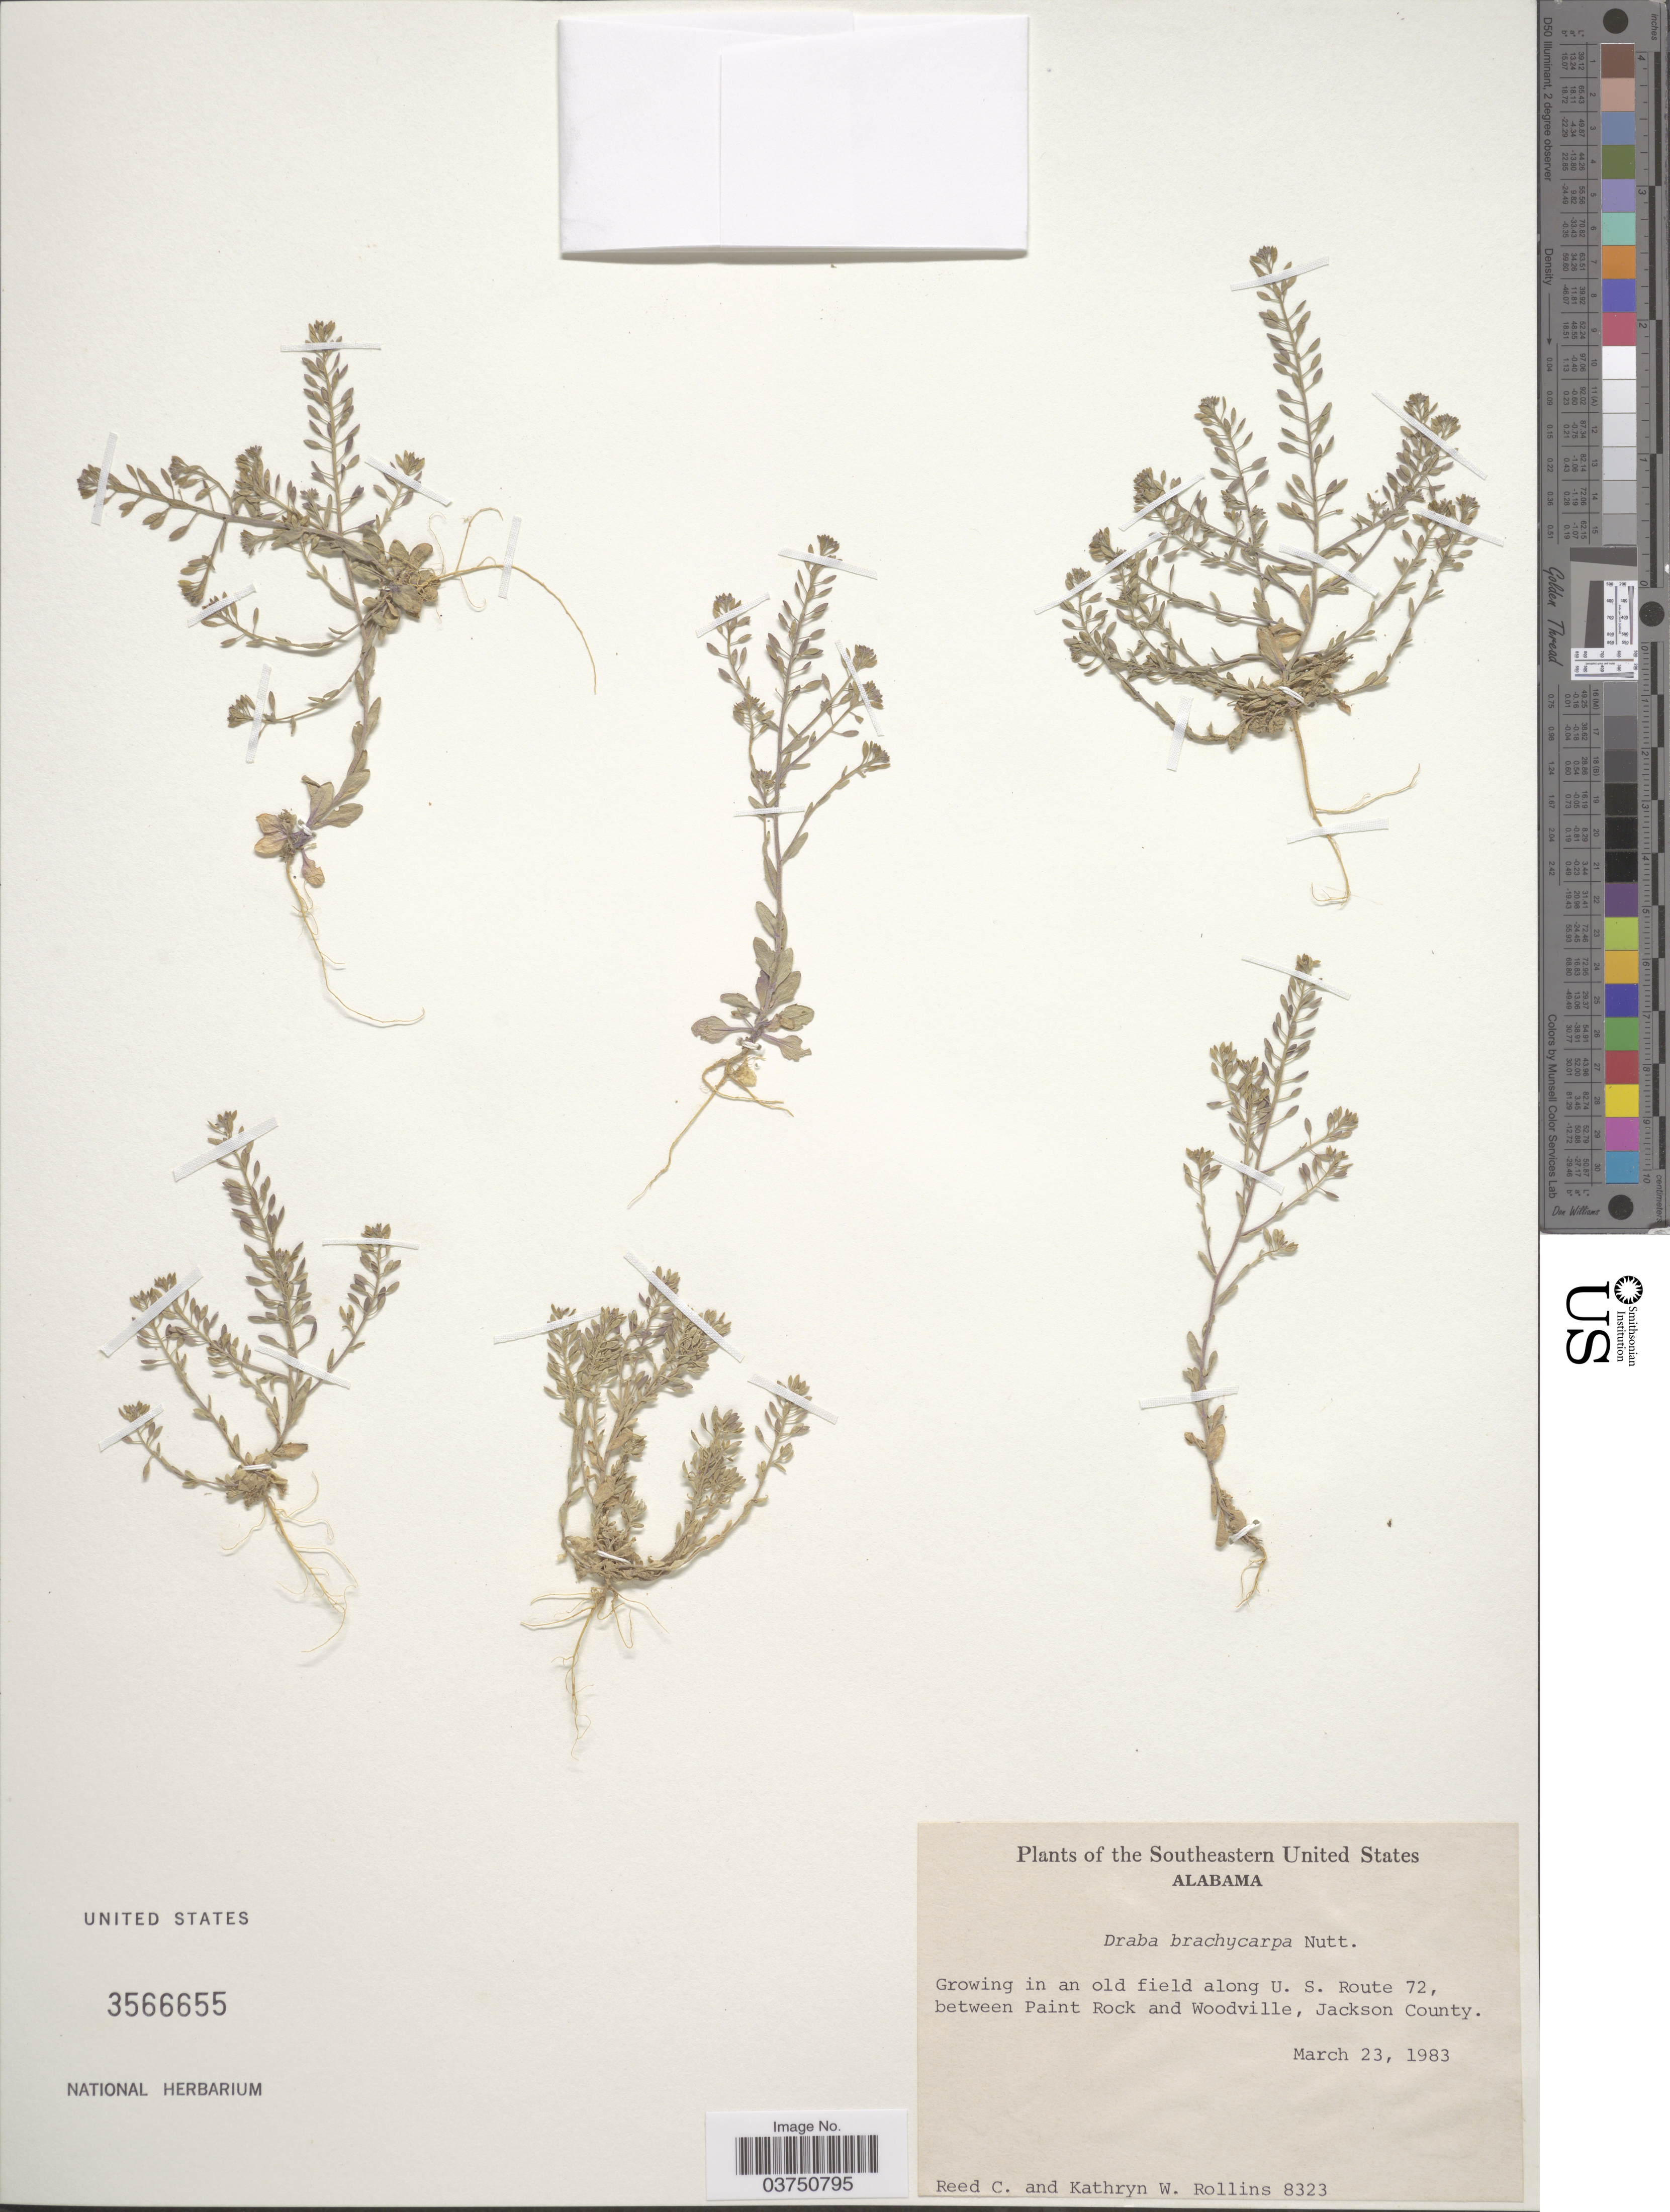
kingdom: Plantae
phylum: Tracheophyta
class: Magnoliopsida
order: Brassicales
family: Brassicaceae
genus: Draba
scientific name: Draba brachycarpa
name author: (Nutt.) Torr. & A. Gray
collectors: R. C. Rollins & K. W. Rollins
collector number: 8323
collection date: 1983-03-23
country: United States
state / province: Alabama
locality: The Southeastern United States. In an old field along U.S. Route 72, between Paint Rock and Woodville, Jackson County.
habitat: growing in an old field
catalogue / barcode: US 3566655